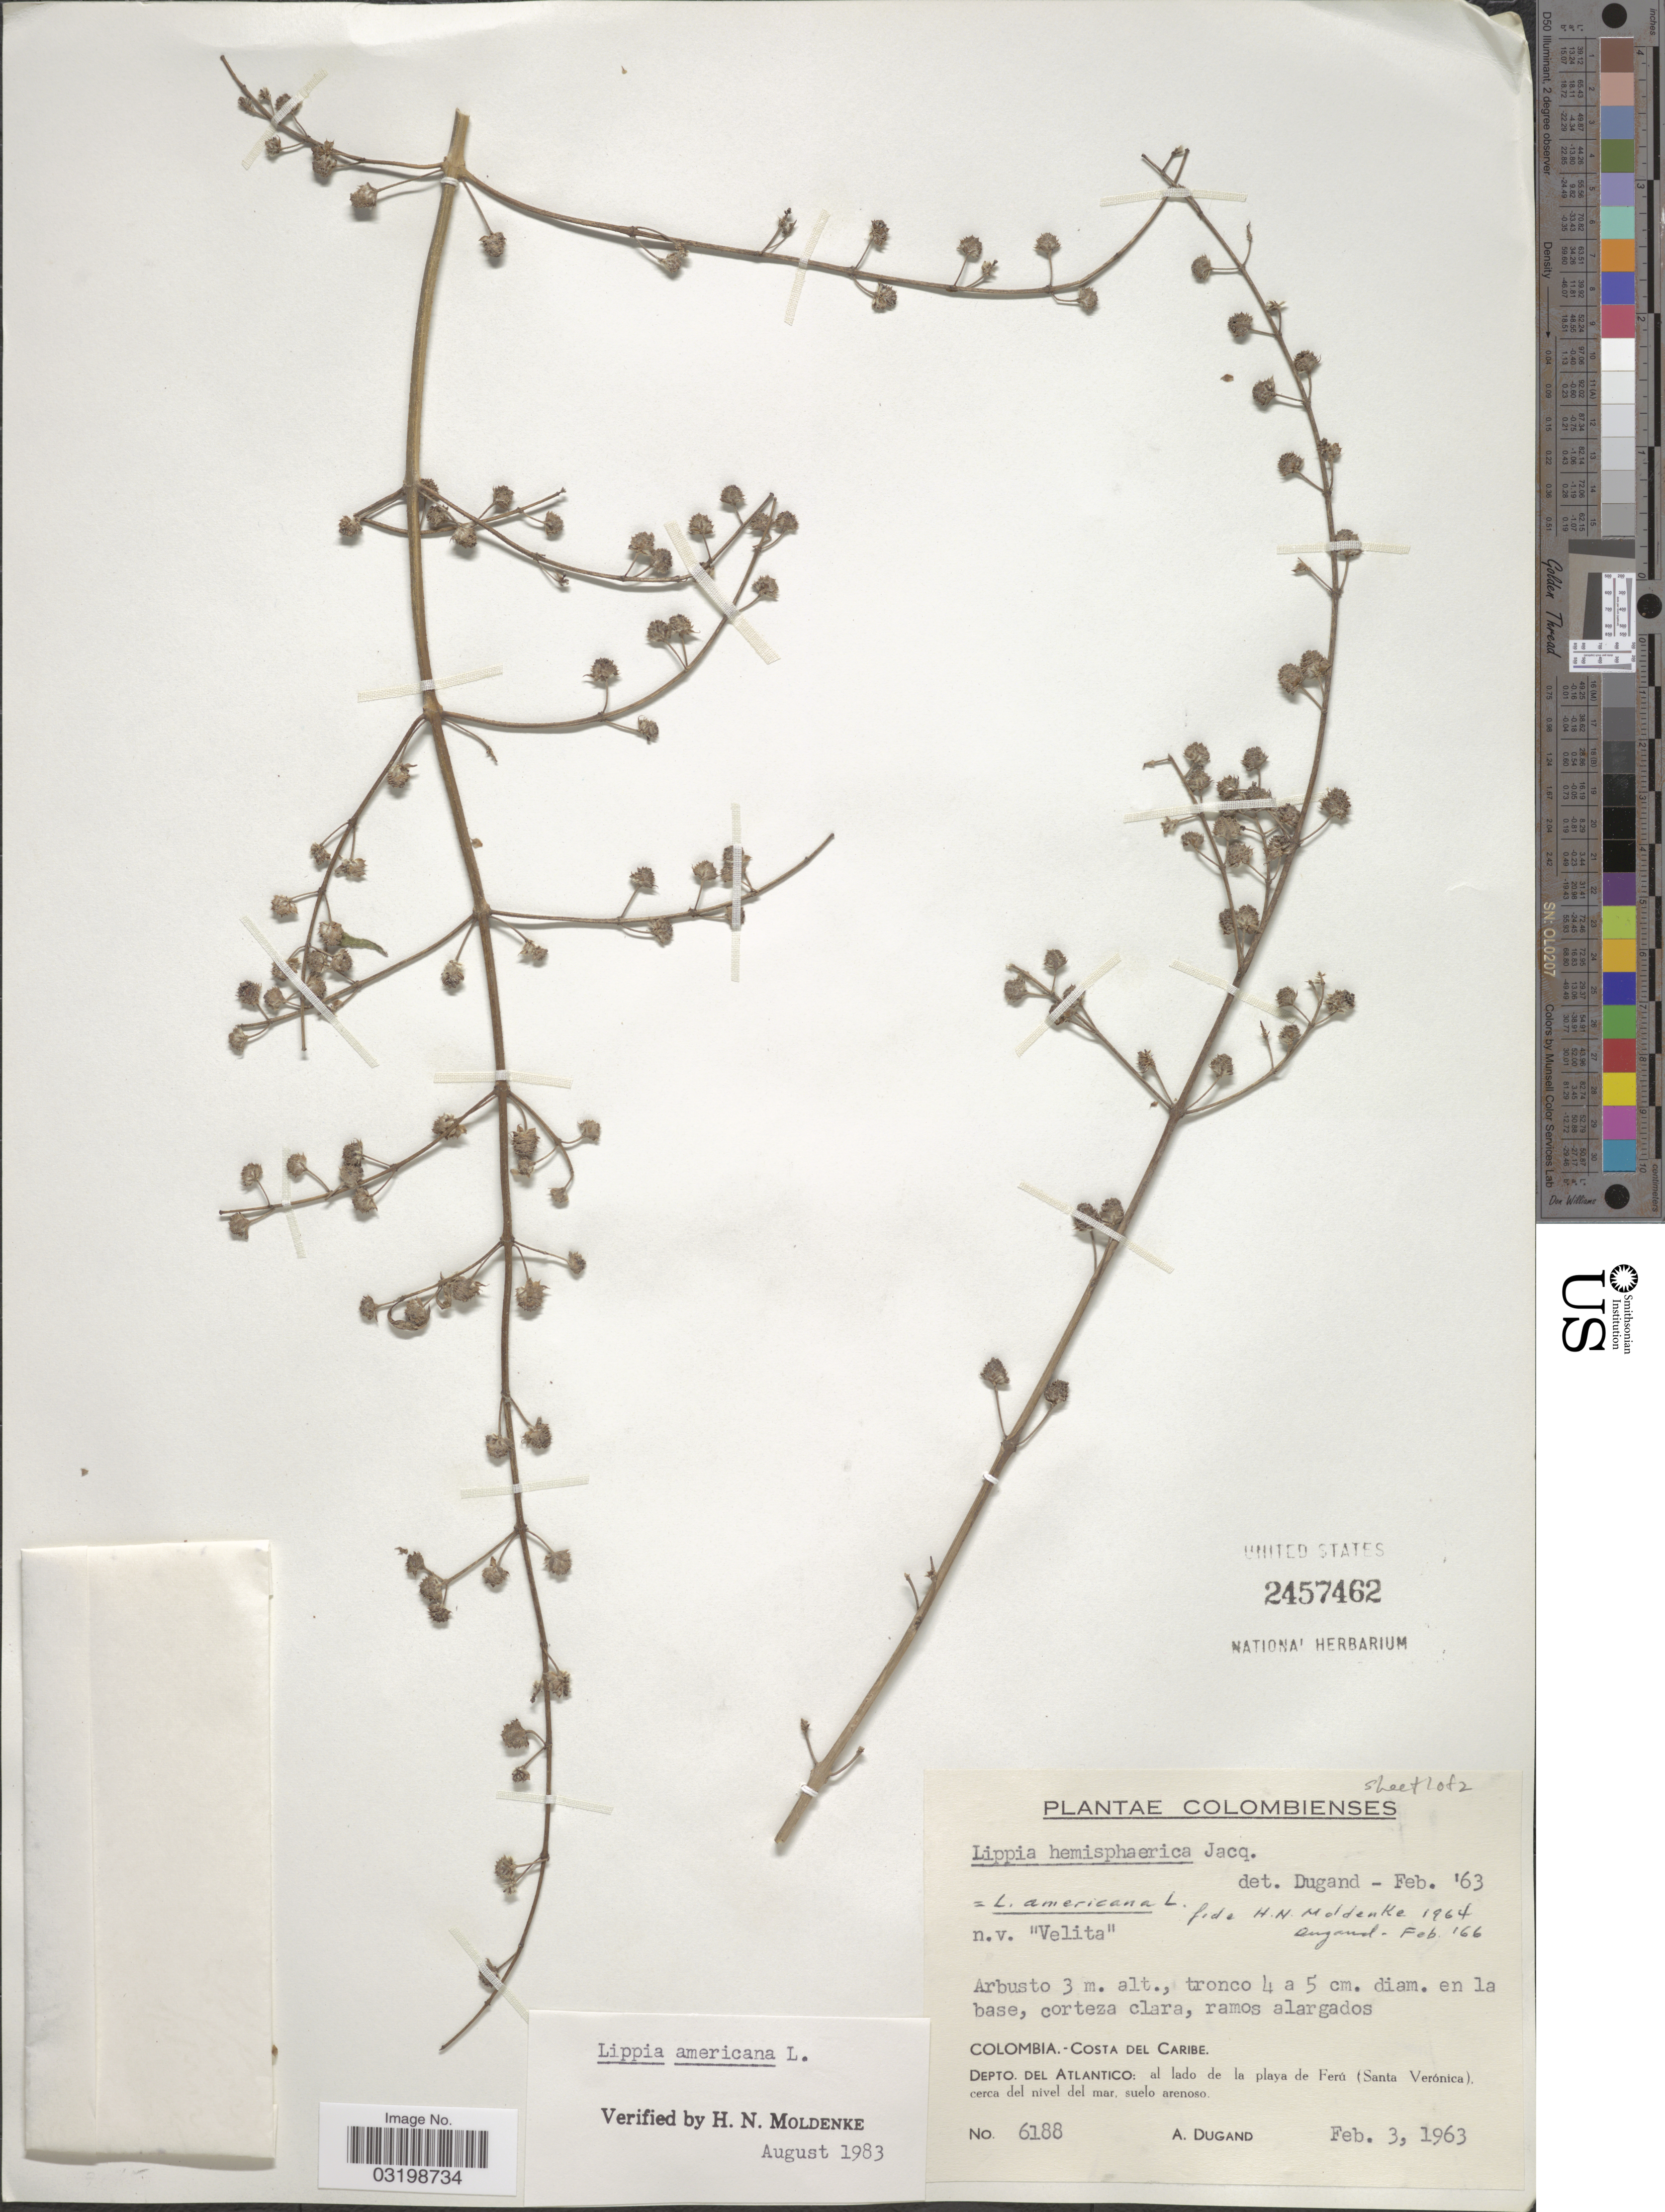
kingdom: Plantae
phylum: Tracheophyta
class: Magnoliopsida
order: Lamiales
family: Verbenaceae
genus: Lippia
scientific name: Lippia americana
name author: L.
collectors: A. Dugand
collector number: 6188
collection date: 1963-02-03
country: Colombia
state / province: Atlántico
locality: Costa del Caribe. Depto. del Atlantico: al lado de la playa de Ferú (Santa Verónica).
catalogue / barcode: US 2457462